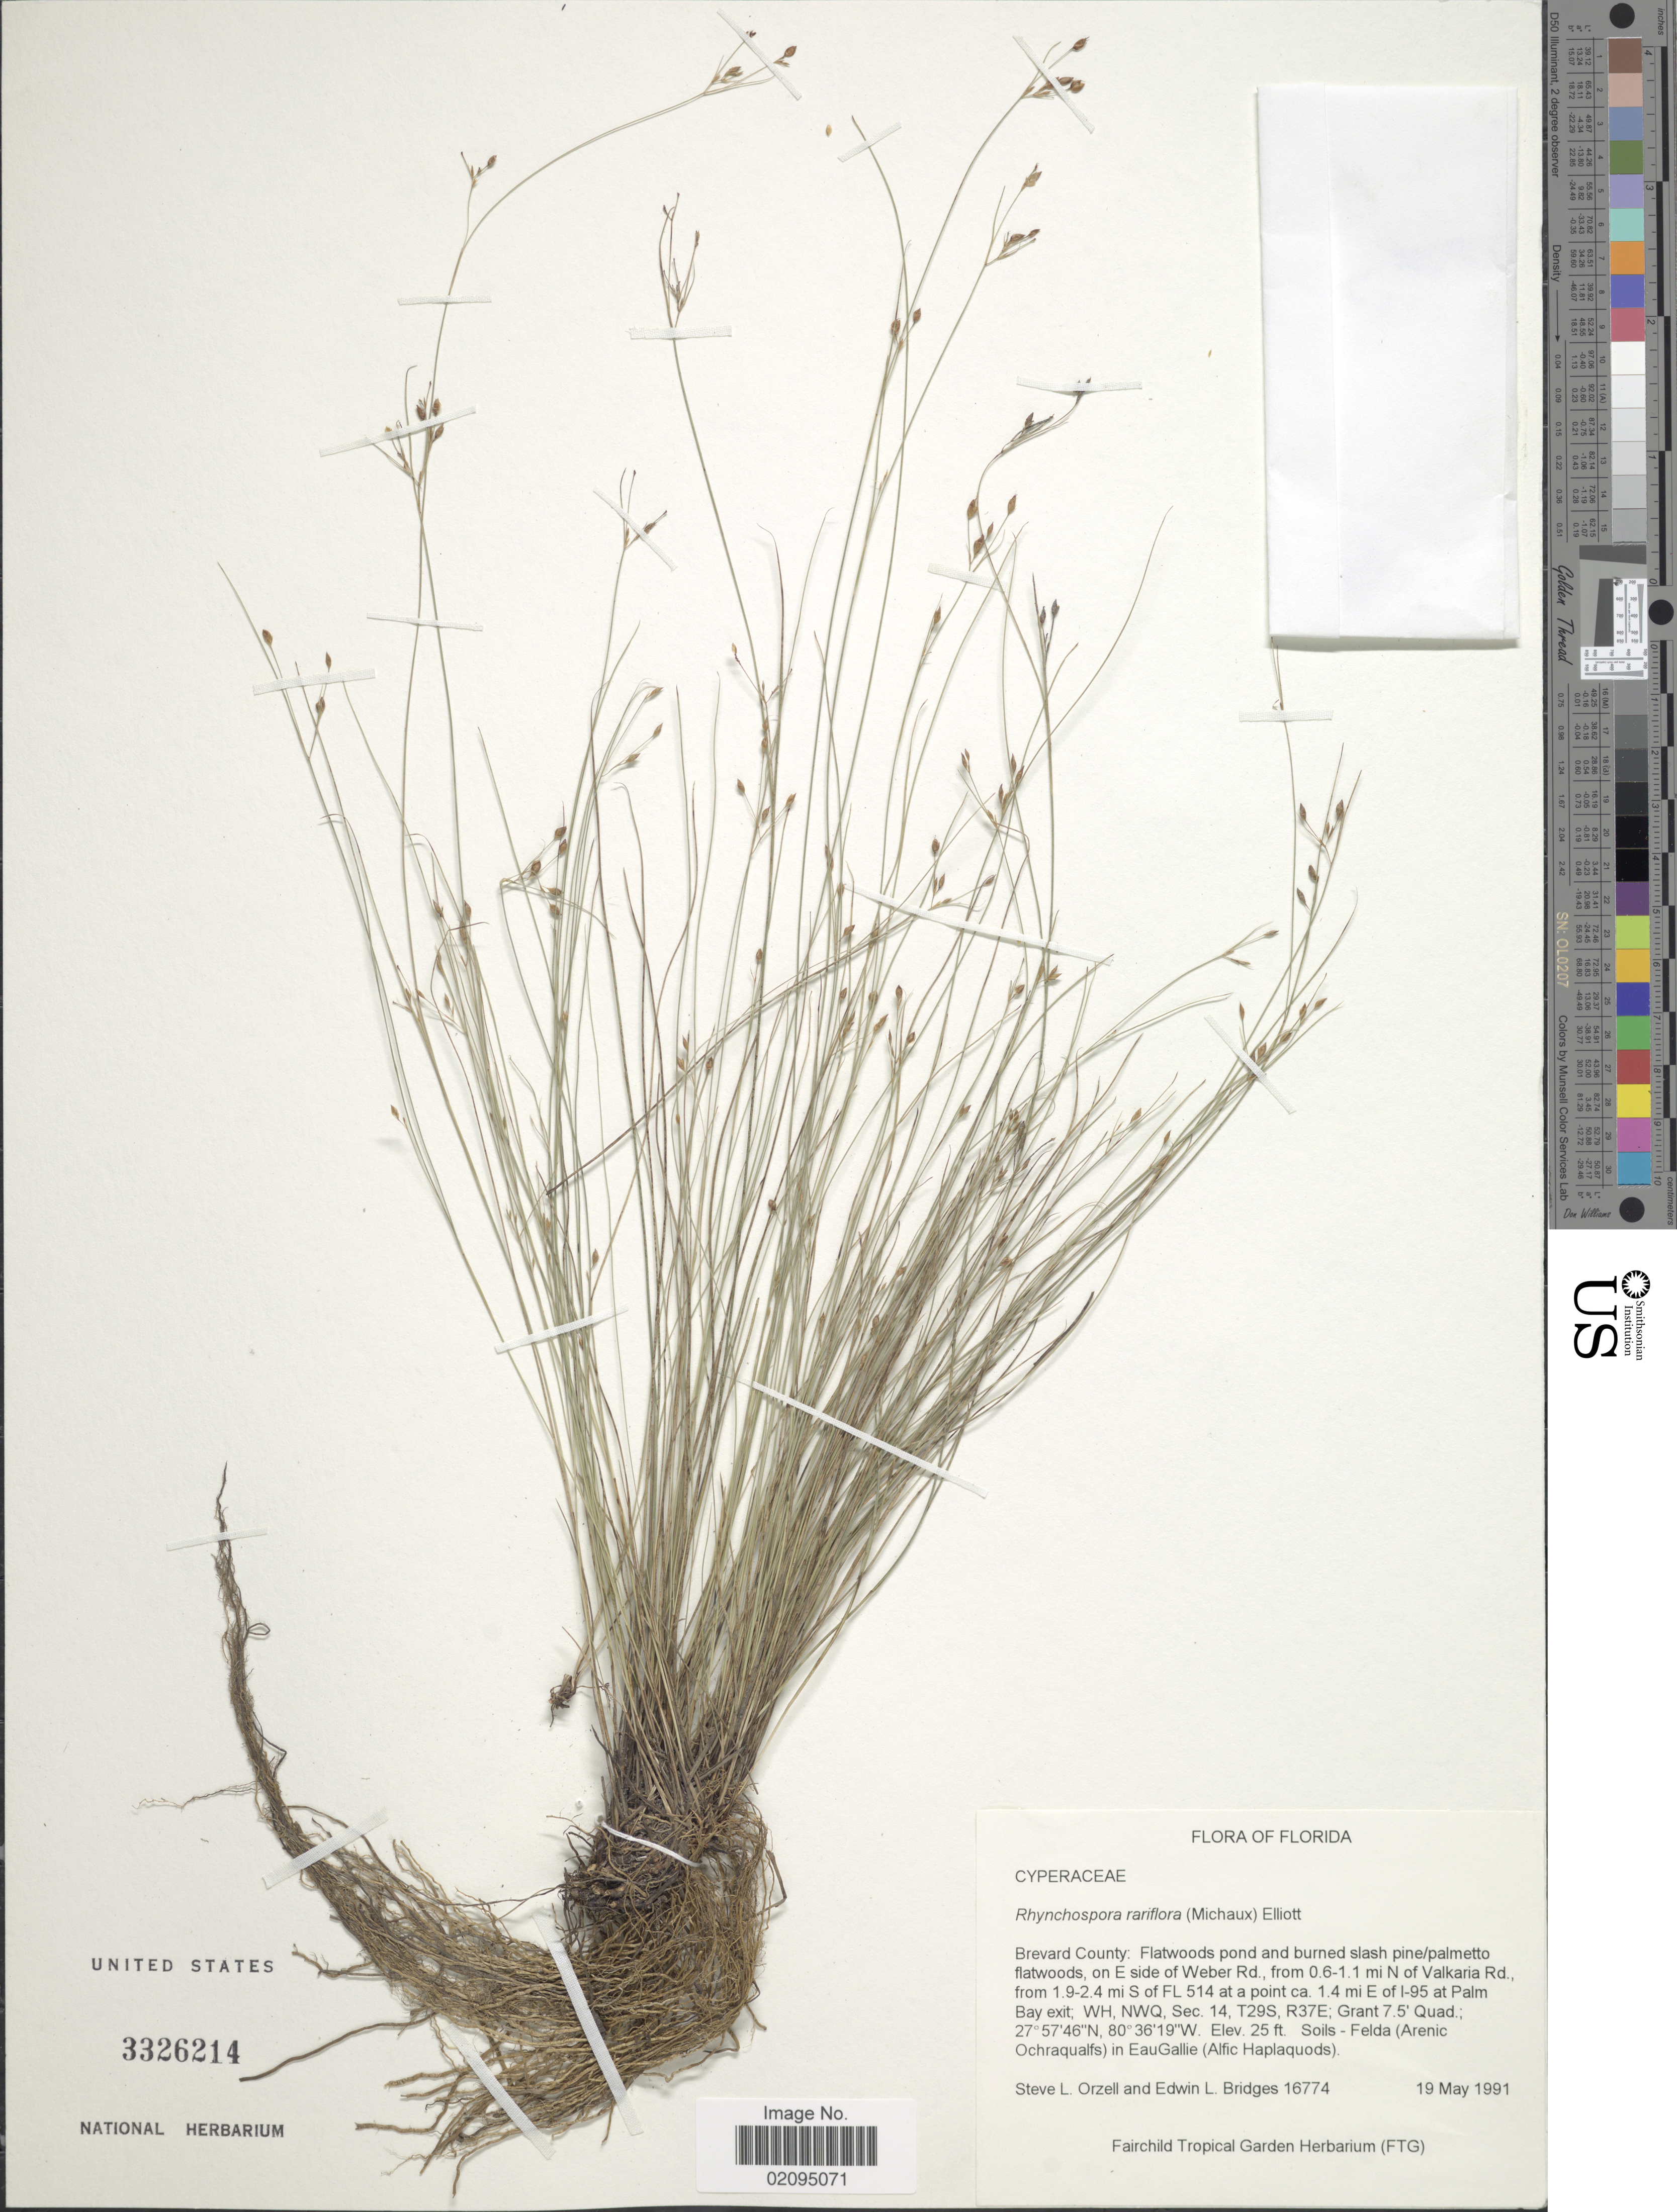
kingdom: Plantae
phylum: Tracheophyta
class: Liliopsida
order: Poales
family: Cyperaceae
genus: Rhynchospora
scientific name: Rhynchospora rariflora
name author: (Michx.) Elliott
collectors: S. Orzell & E. Bridges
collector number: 16774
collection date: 1991-05-19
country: United States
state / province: Florida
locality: Brevard County: On E side of Weber Rd., From 0.6-1.1 mi N of Valkaria Rd., from 1.9-2.4 mi S of FL 514 at a point ca. 1.4 mi E of I-95 at Palm Bay Exit; WH, NWQ, Sec. 14, T29S, R37E; Grant 7.5' Quad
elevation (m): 8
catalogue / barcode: US 3326214